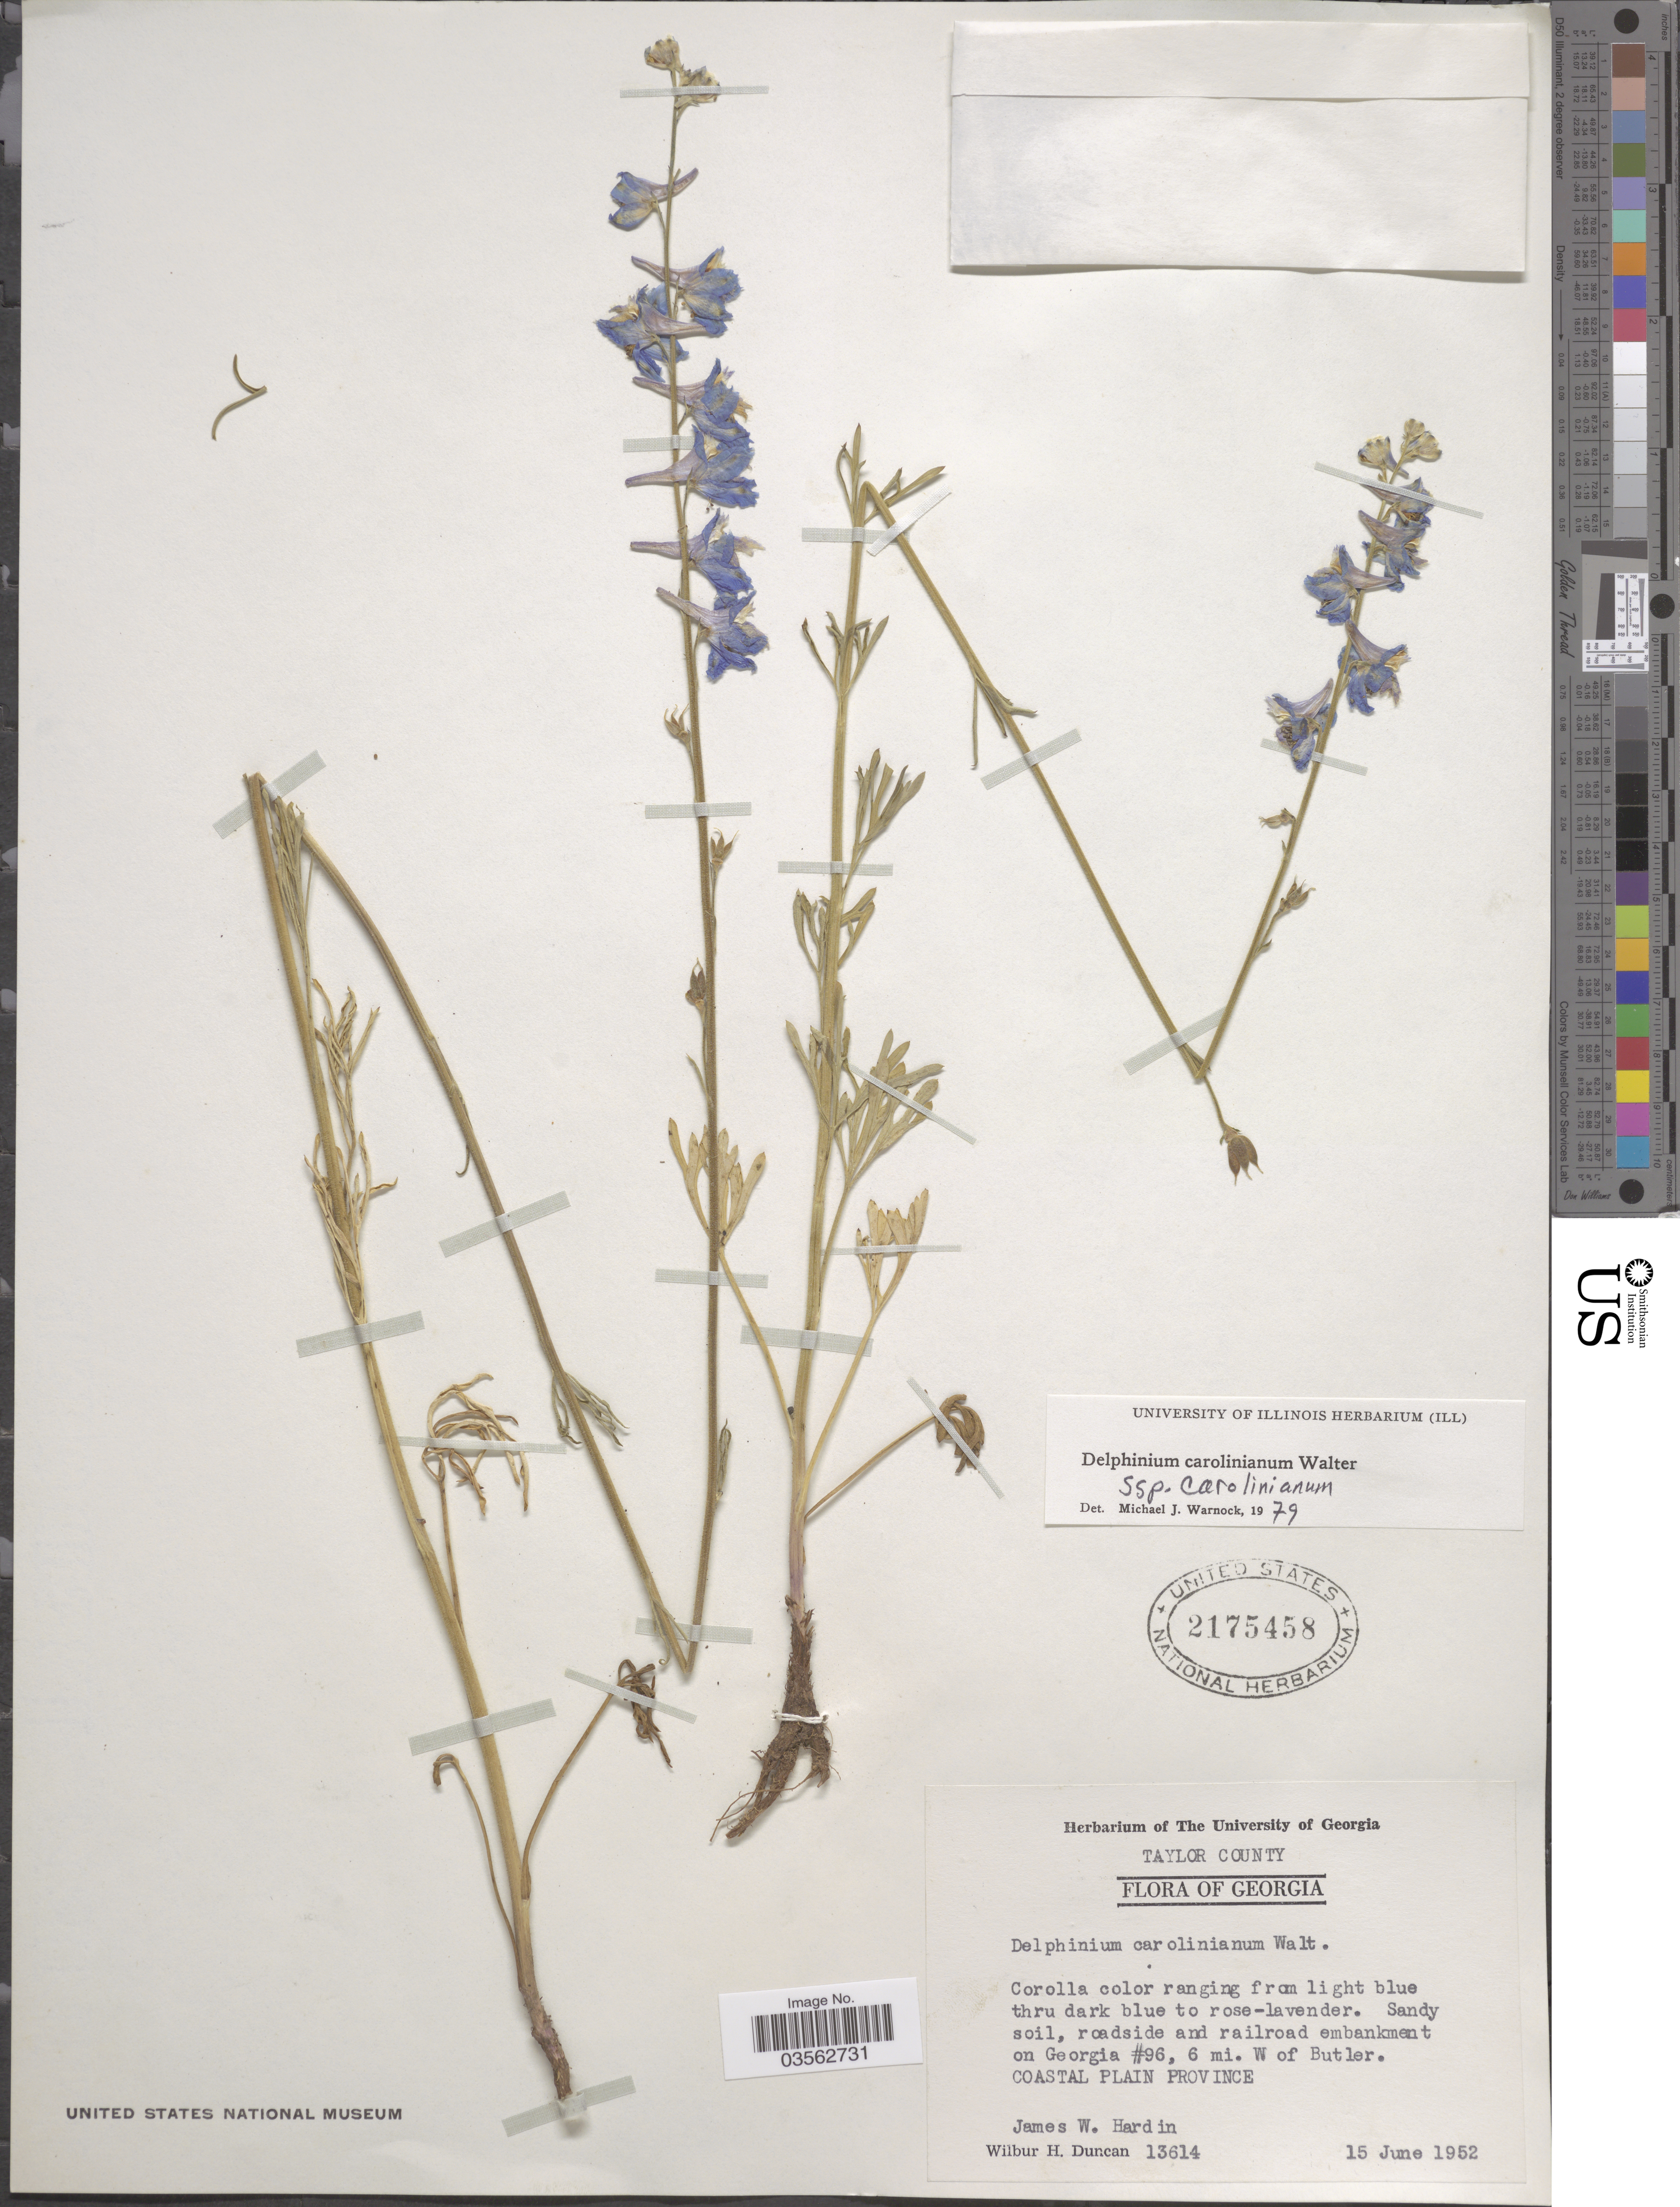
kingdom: Plantae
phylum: Tracheophyta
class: Magnoliopsida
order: Ranunculales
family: Ranunculaceae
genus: Delphinium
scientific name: Delphinium carolinianum subsp. carolinianum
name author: Walter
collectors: J. W. Hardin & W. H. Duncan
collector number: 13614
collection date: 1952-06-15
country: United States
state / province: Georgia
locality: Taylor County. Roadside and railroad embankment on Georgia #96, 6 mi. W of Butler. Coastal Plain Province.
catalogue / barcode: US 2175458